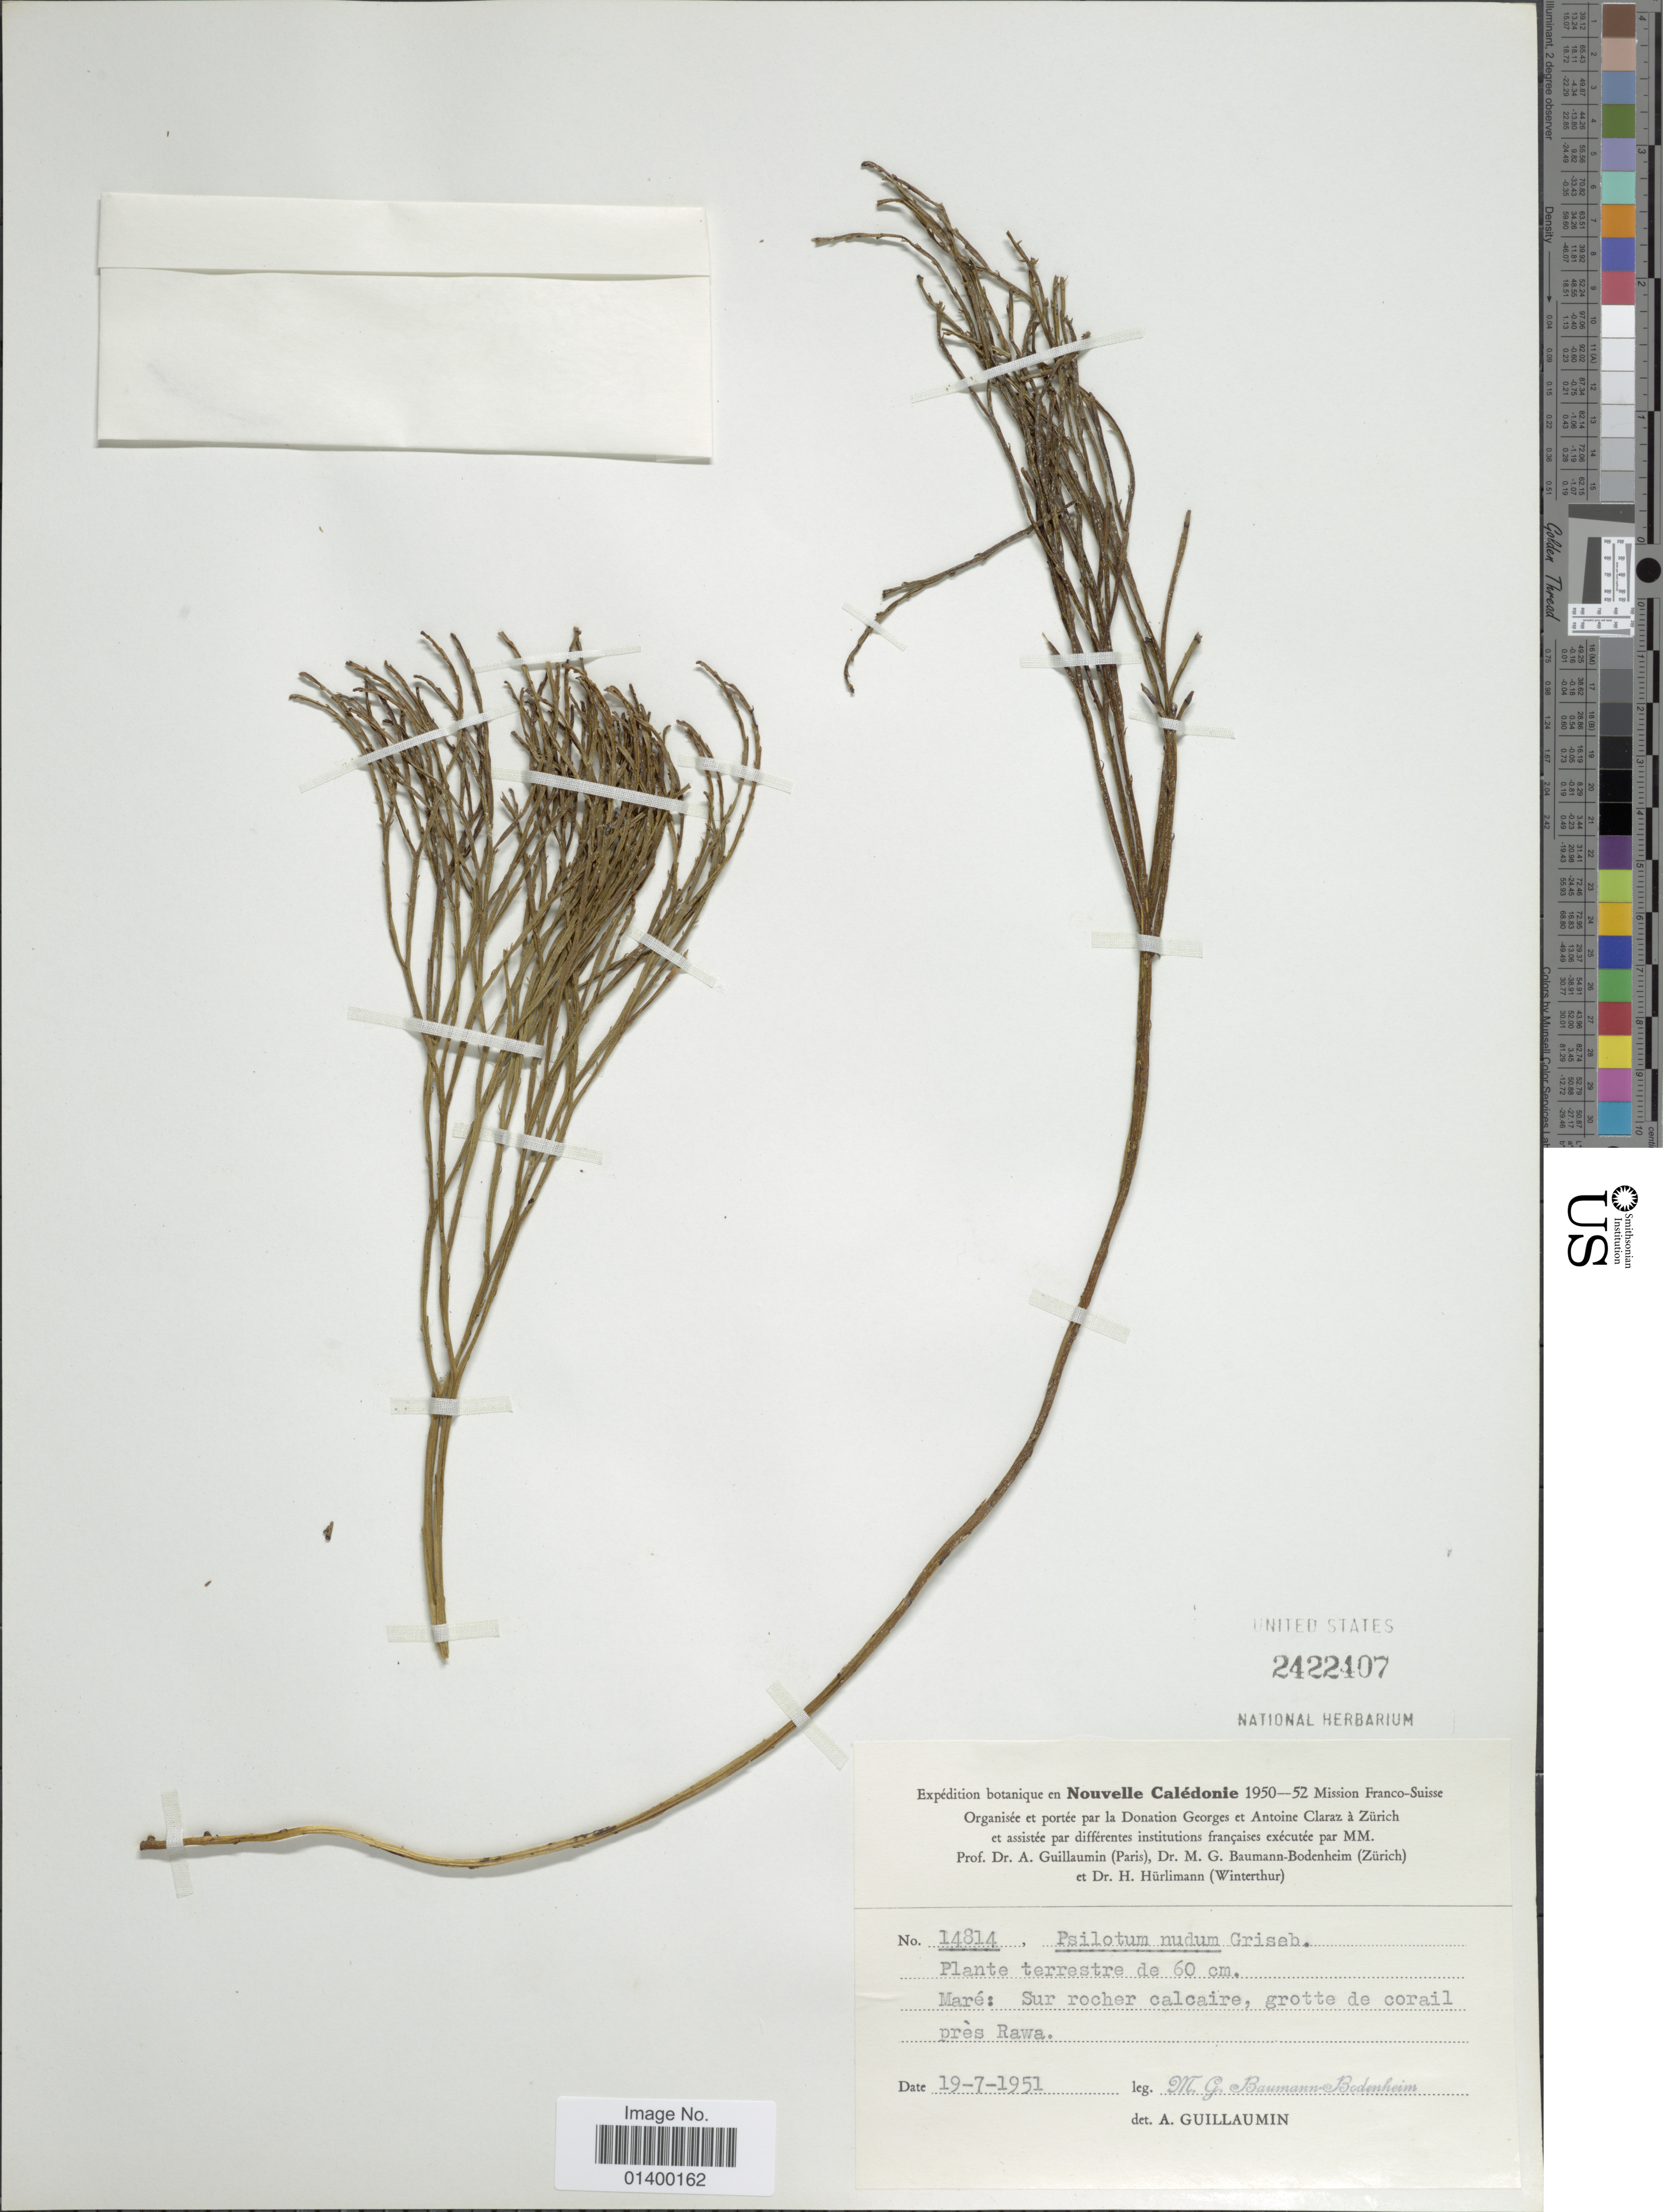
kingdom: Plantae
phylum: Tracheophyta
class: Polypodiopsida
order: Psilotales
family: Psilotaceae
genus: Psilotum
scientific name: Psilotum nudum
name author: (L.) P. Beauv.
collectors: M. G. Baumann-Bodenheim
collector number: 14814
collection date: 1951-07-19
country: New Caledonia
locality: Maré: sur rocher calcaire, grotte de corail près Rawa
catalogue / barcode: US 2422407